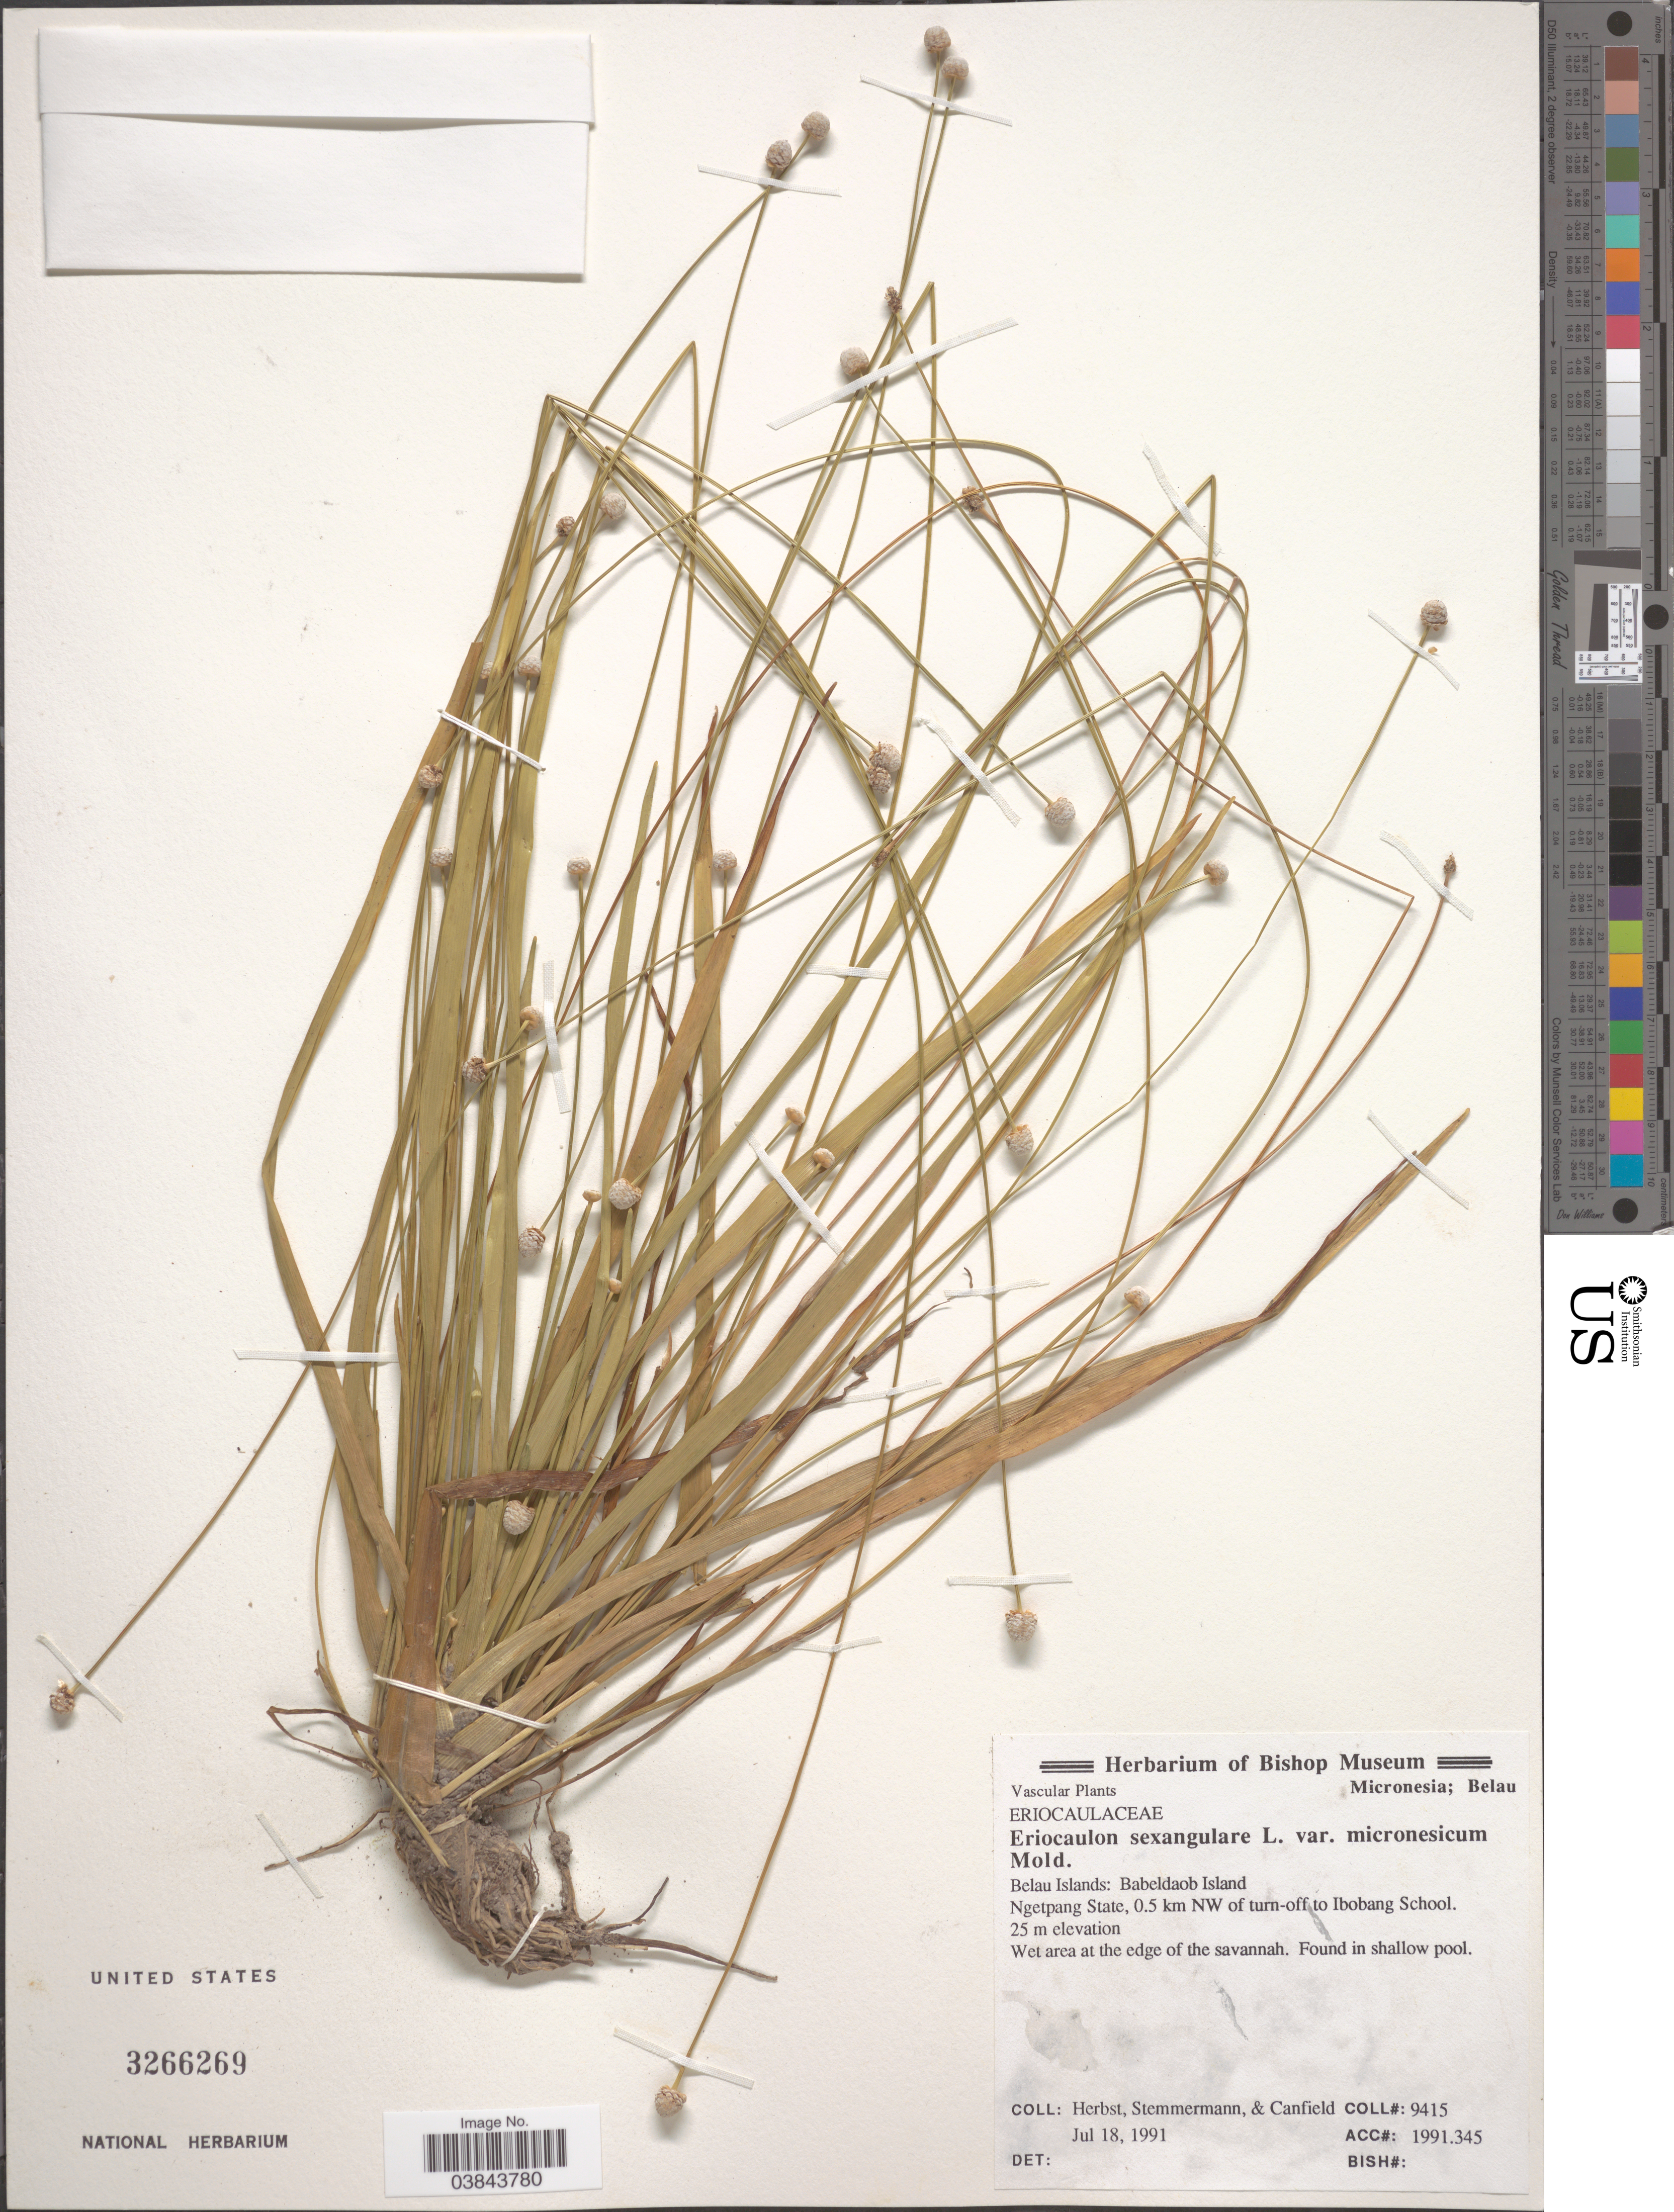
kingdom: Plantae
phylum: Tracheophyta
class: Liliopsida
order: Poales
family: Eriocaulaceae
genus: Eriocaulon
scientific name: Eriocaulon sexangulare var. micronesicum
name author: Moldenke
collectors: -. Herbst, -. Stemmermann & -. Canfield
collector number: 9415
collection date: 1991-07-18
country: Palau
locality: Belau Islands: Babeldaob Island. Ngetpang State, 0.5 km NW of turn-off to Ibobang School.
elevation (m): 25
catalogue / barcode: US 3266269